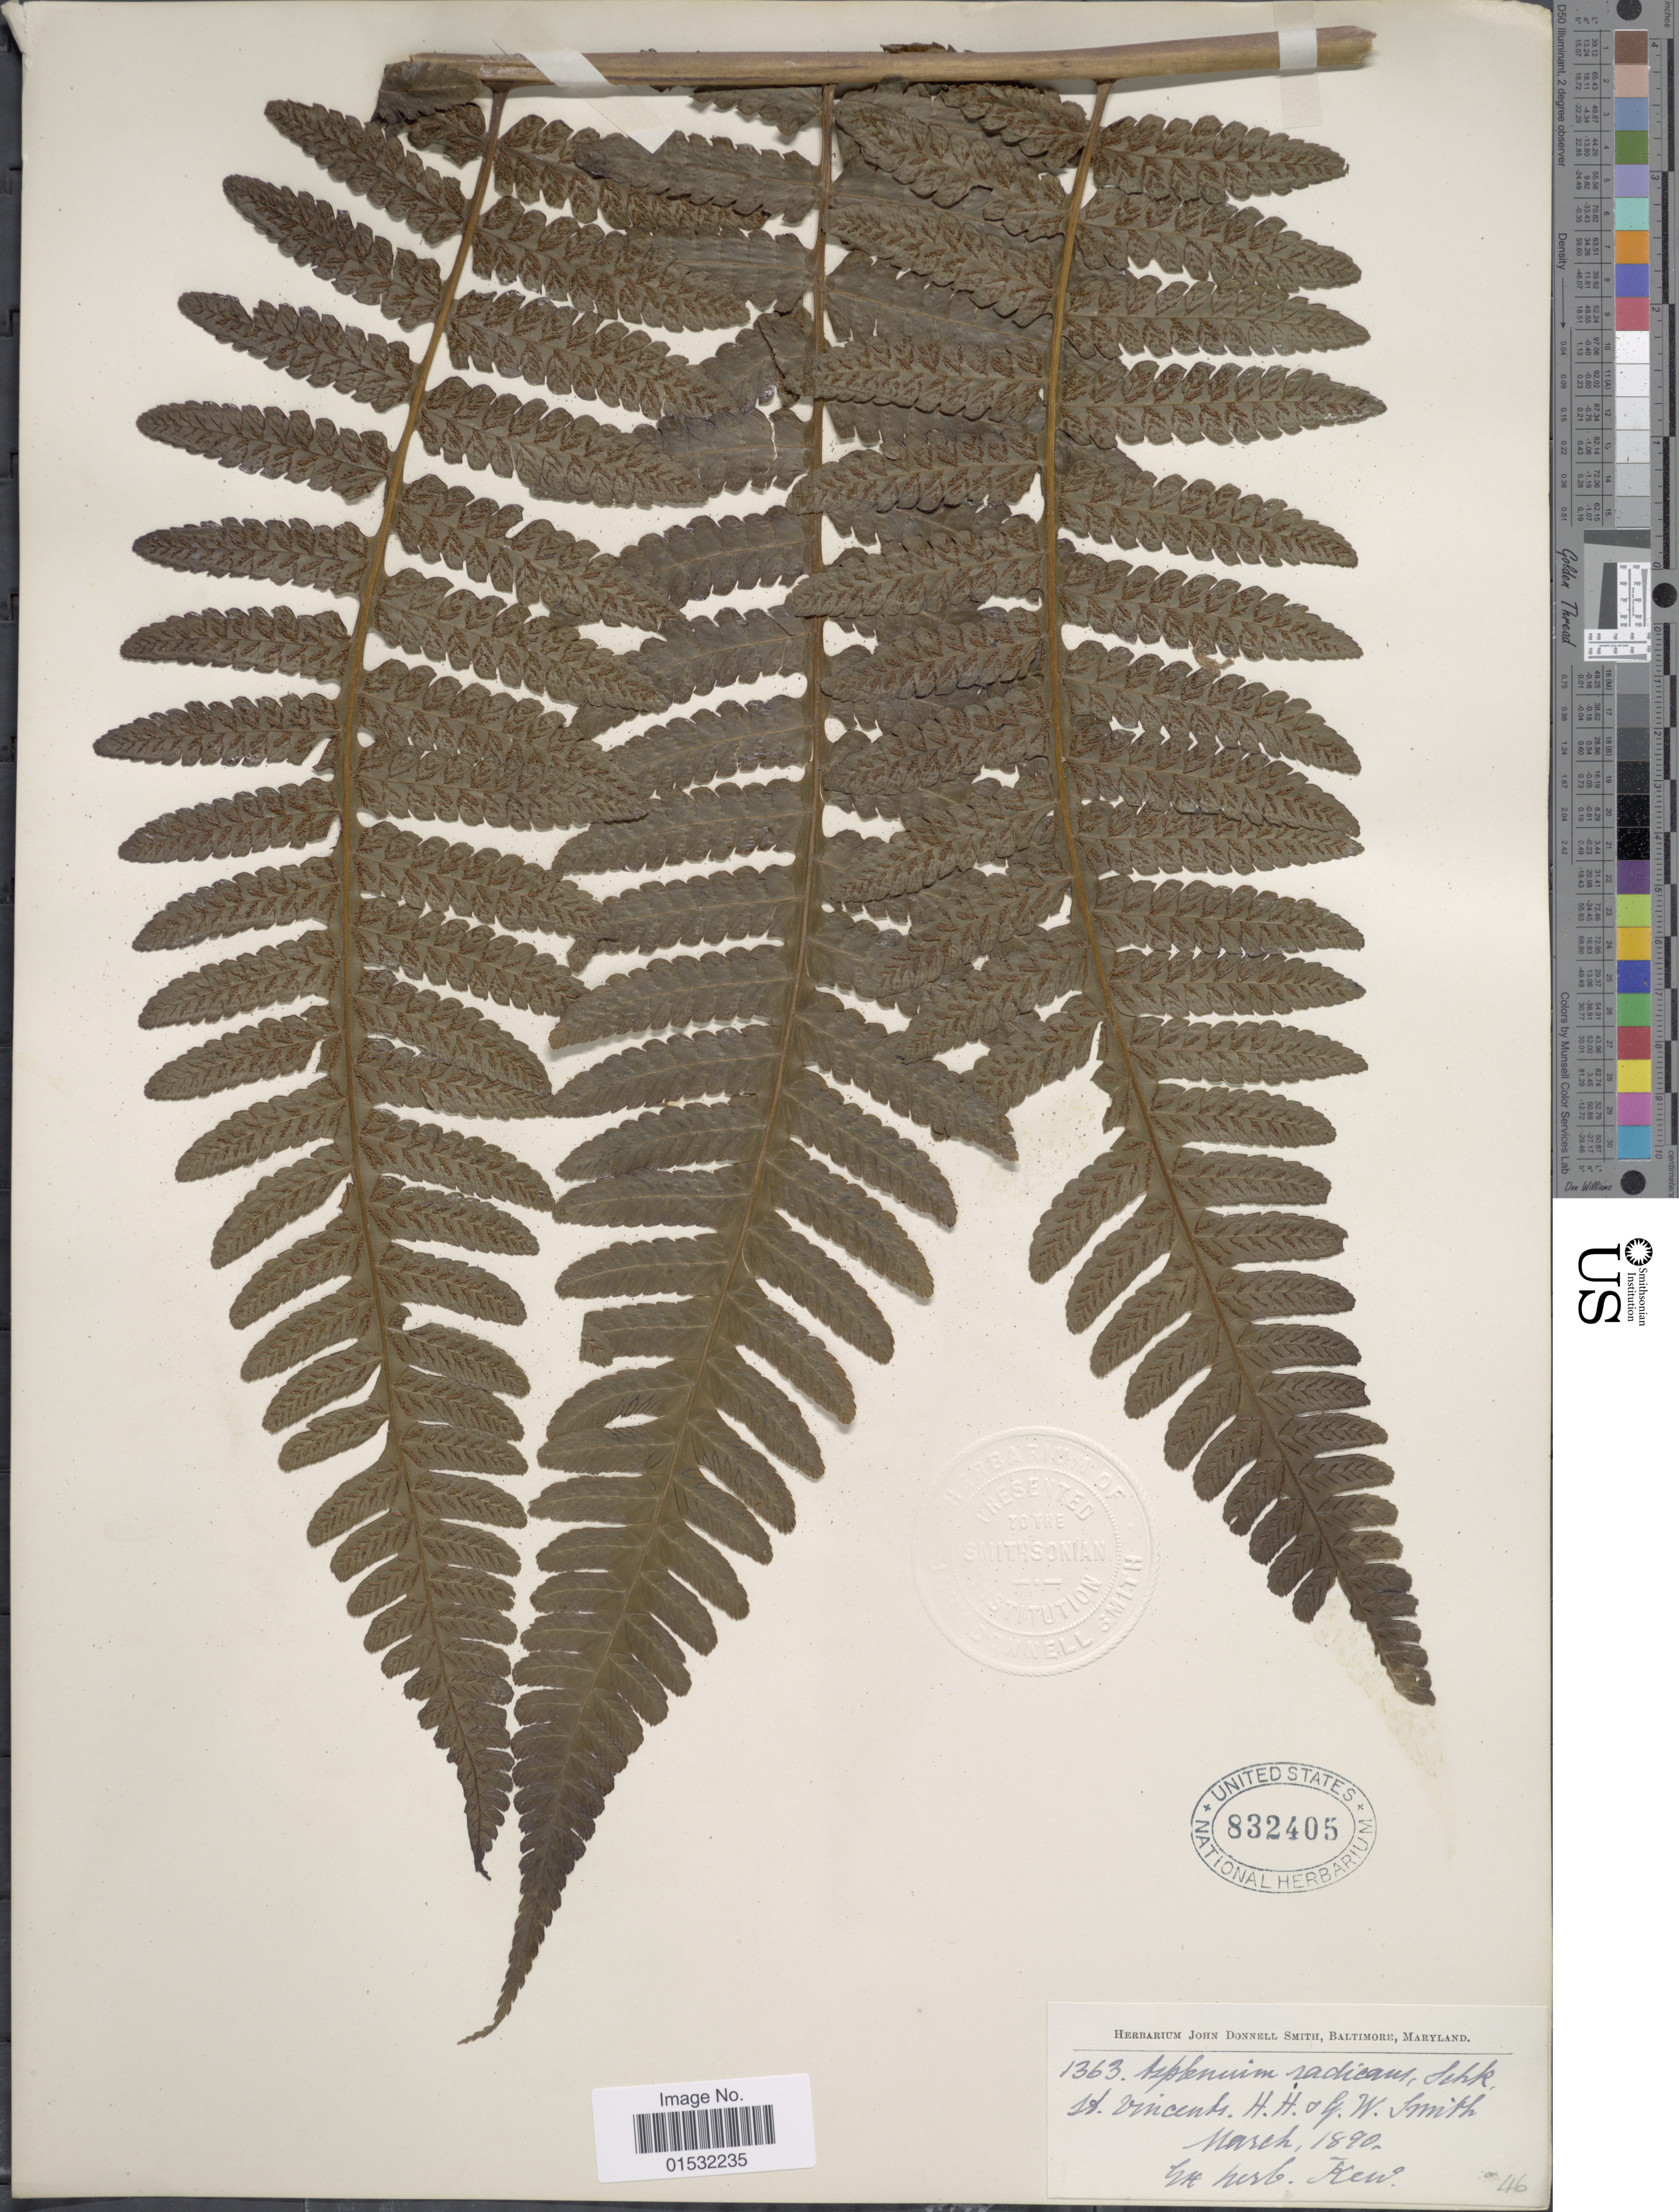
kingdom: Plantae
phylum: Tracheophyta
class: Polypodiopsida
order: Polypodiales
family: Athyriaceae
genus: Diplazium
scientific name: Diplazium expansum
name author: Willd.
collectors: H. H. Smith & G. Smith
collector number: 1363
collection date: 1890-03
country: St. Vincent - Grenadines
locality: St. Vincents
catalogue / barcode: US 832405